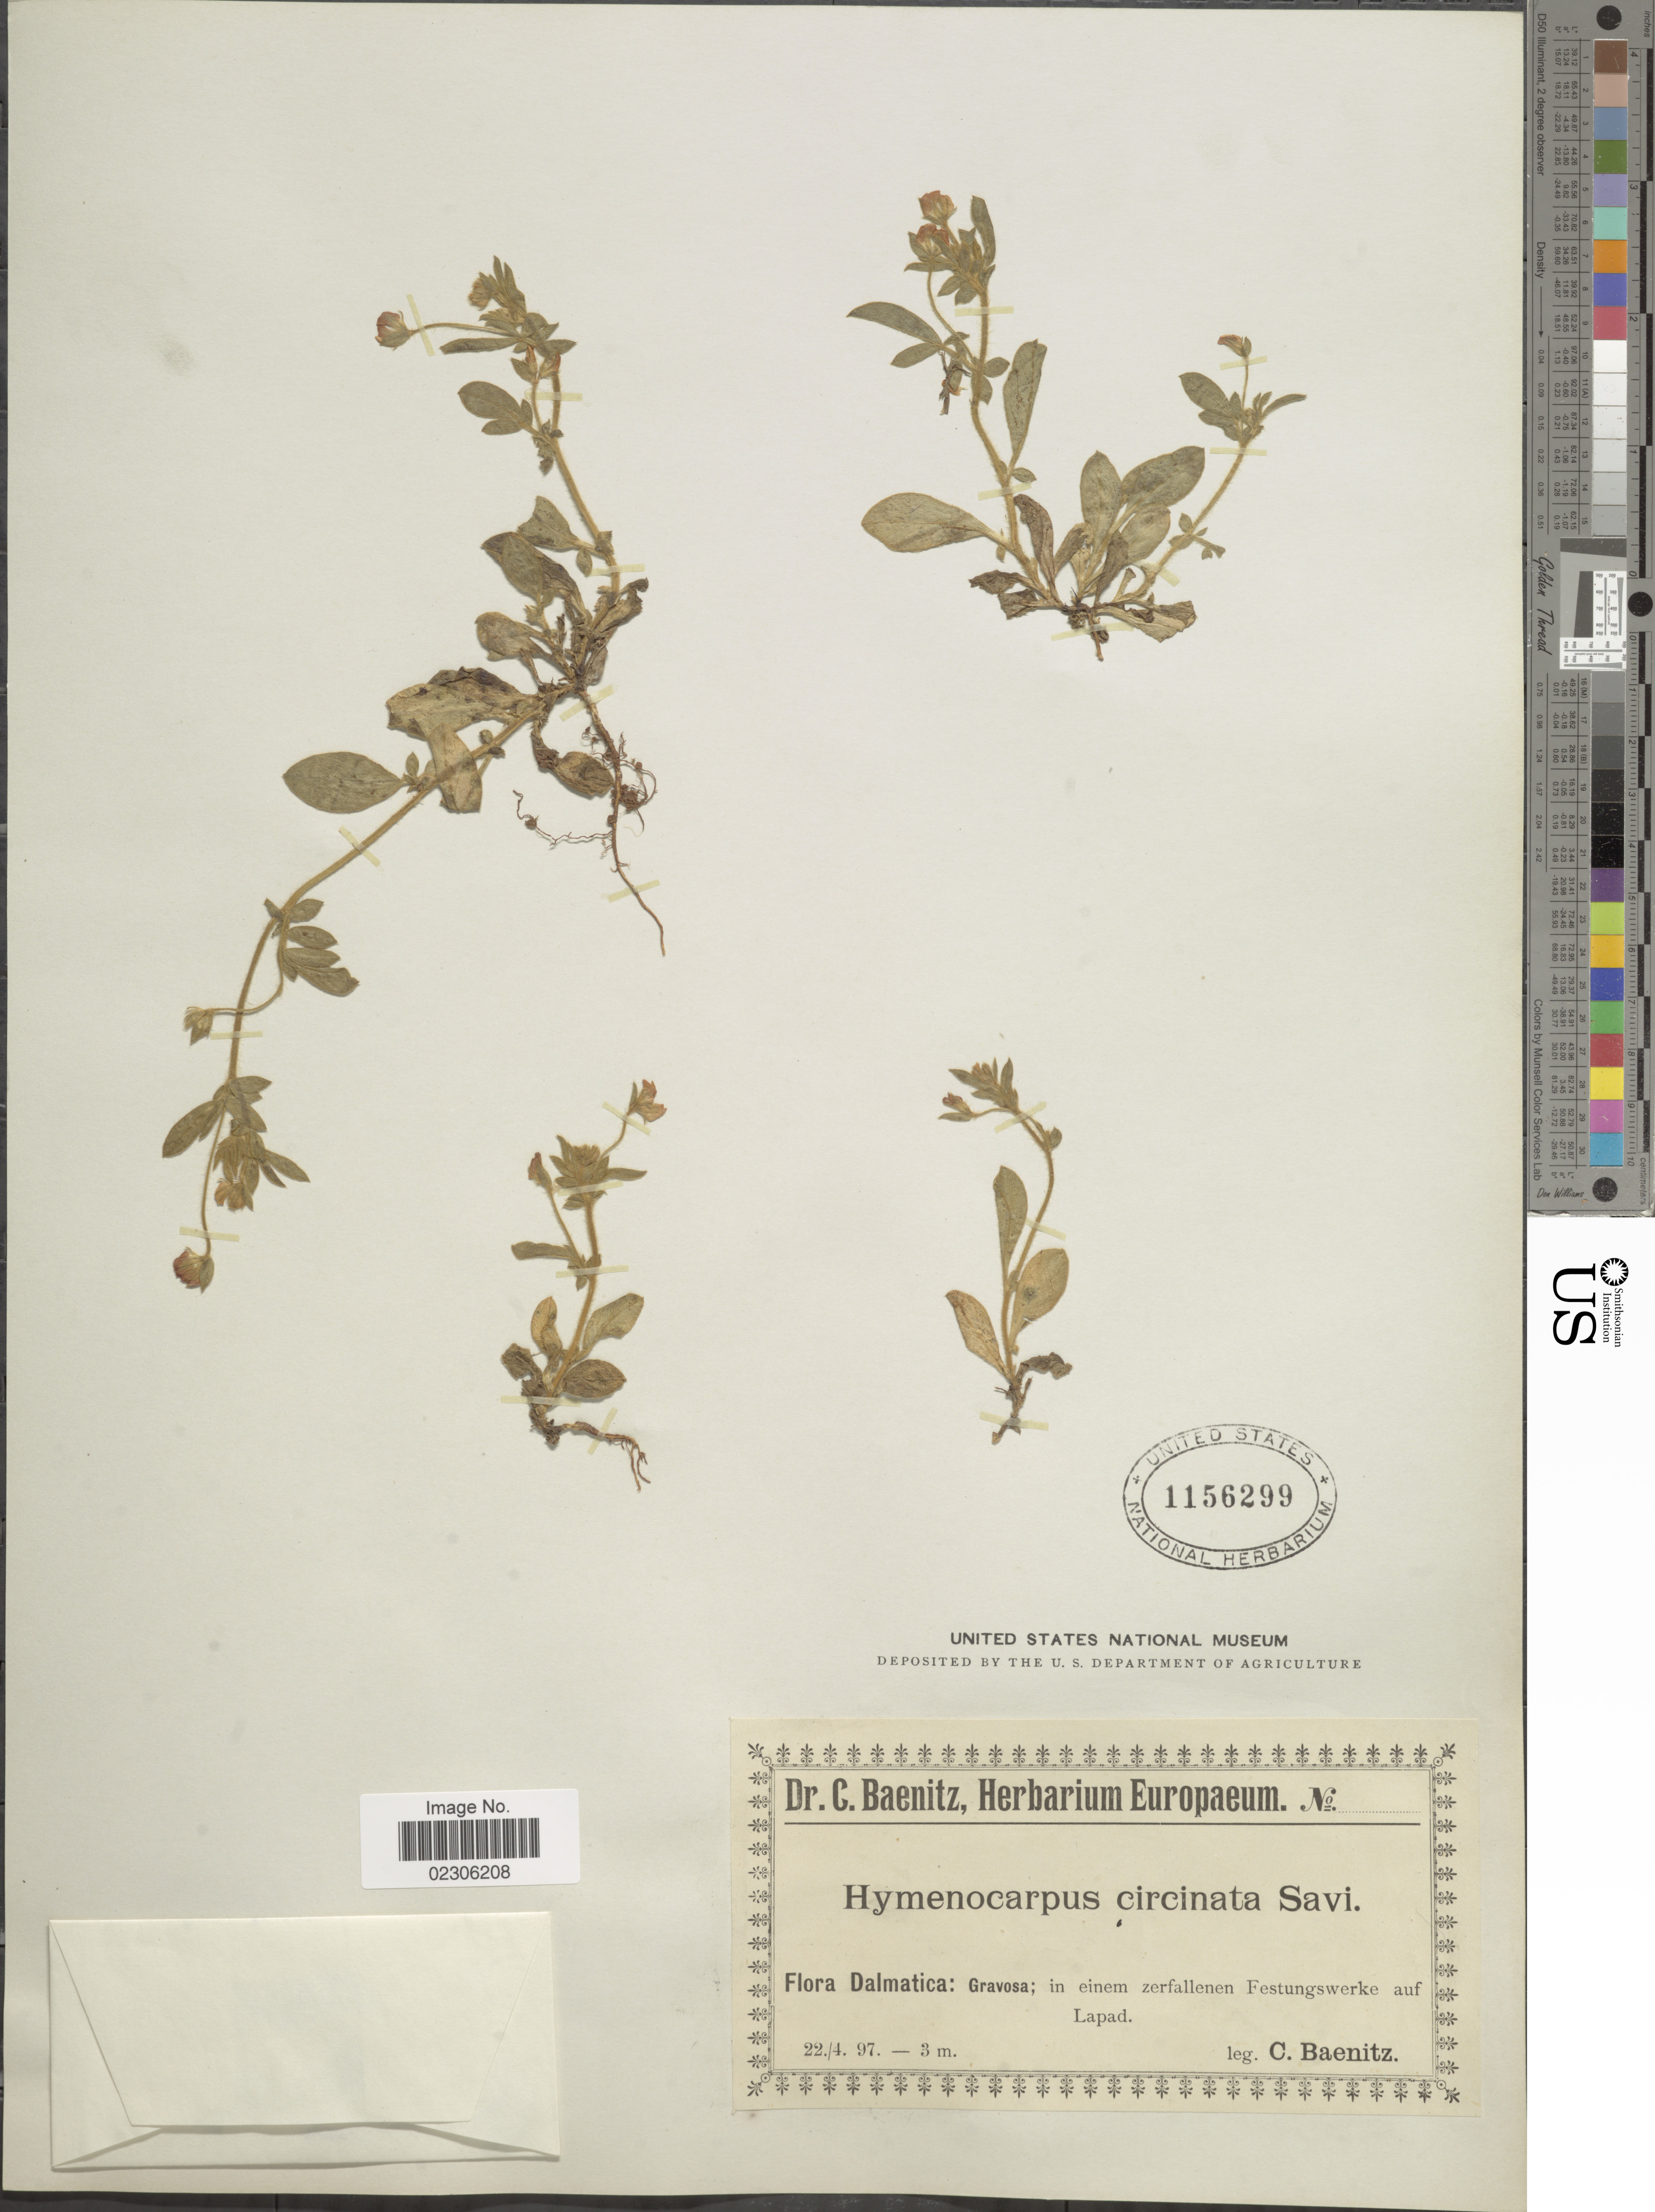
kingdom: Plantae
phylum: Tracheophyta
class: Magnoliopsida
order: Fabales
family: Fabaceae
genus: Hymenocarpos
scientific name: Hymenocarpos circinnatus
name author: (L.) Savi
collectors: C. G. Baenitz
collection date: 1897-04-22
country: Croatia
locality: Dalmatica: Gravosa, in einem zerfallenen Festungswerke auf Lapad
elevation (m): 3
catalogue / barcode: US 1156299